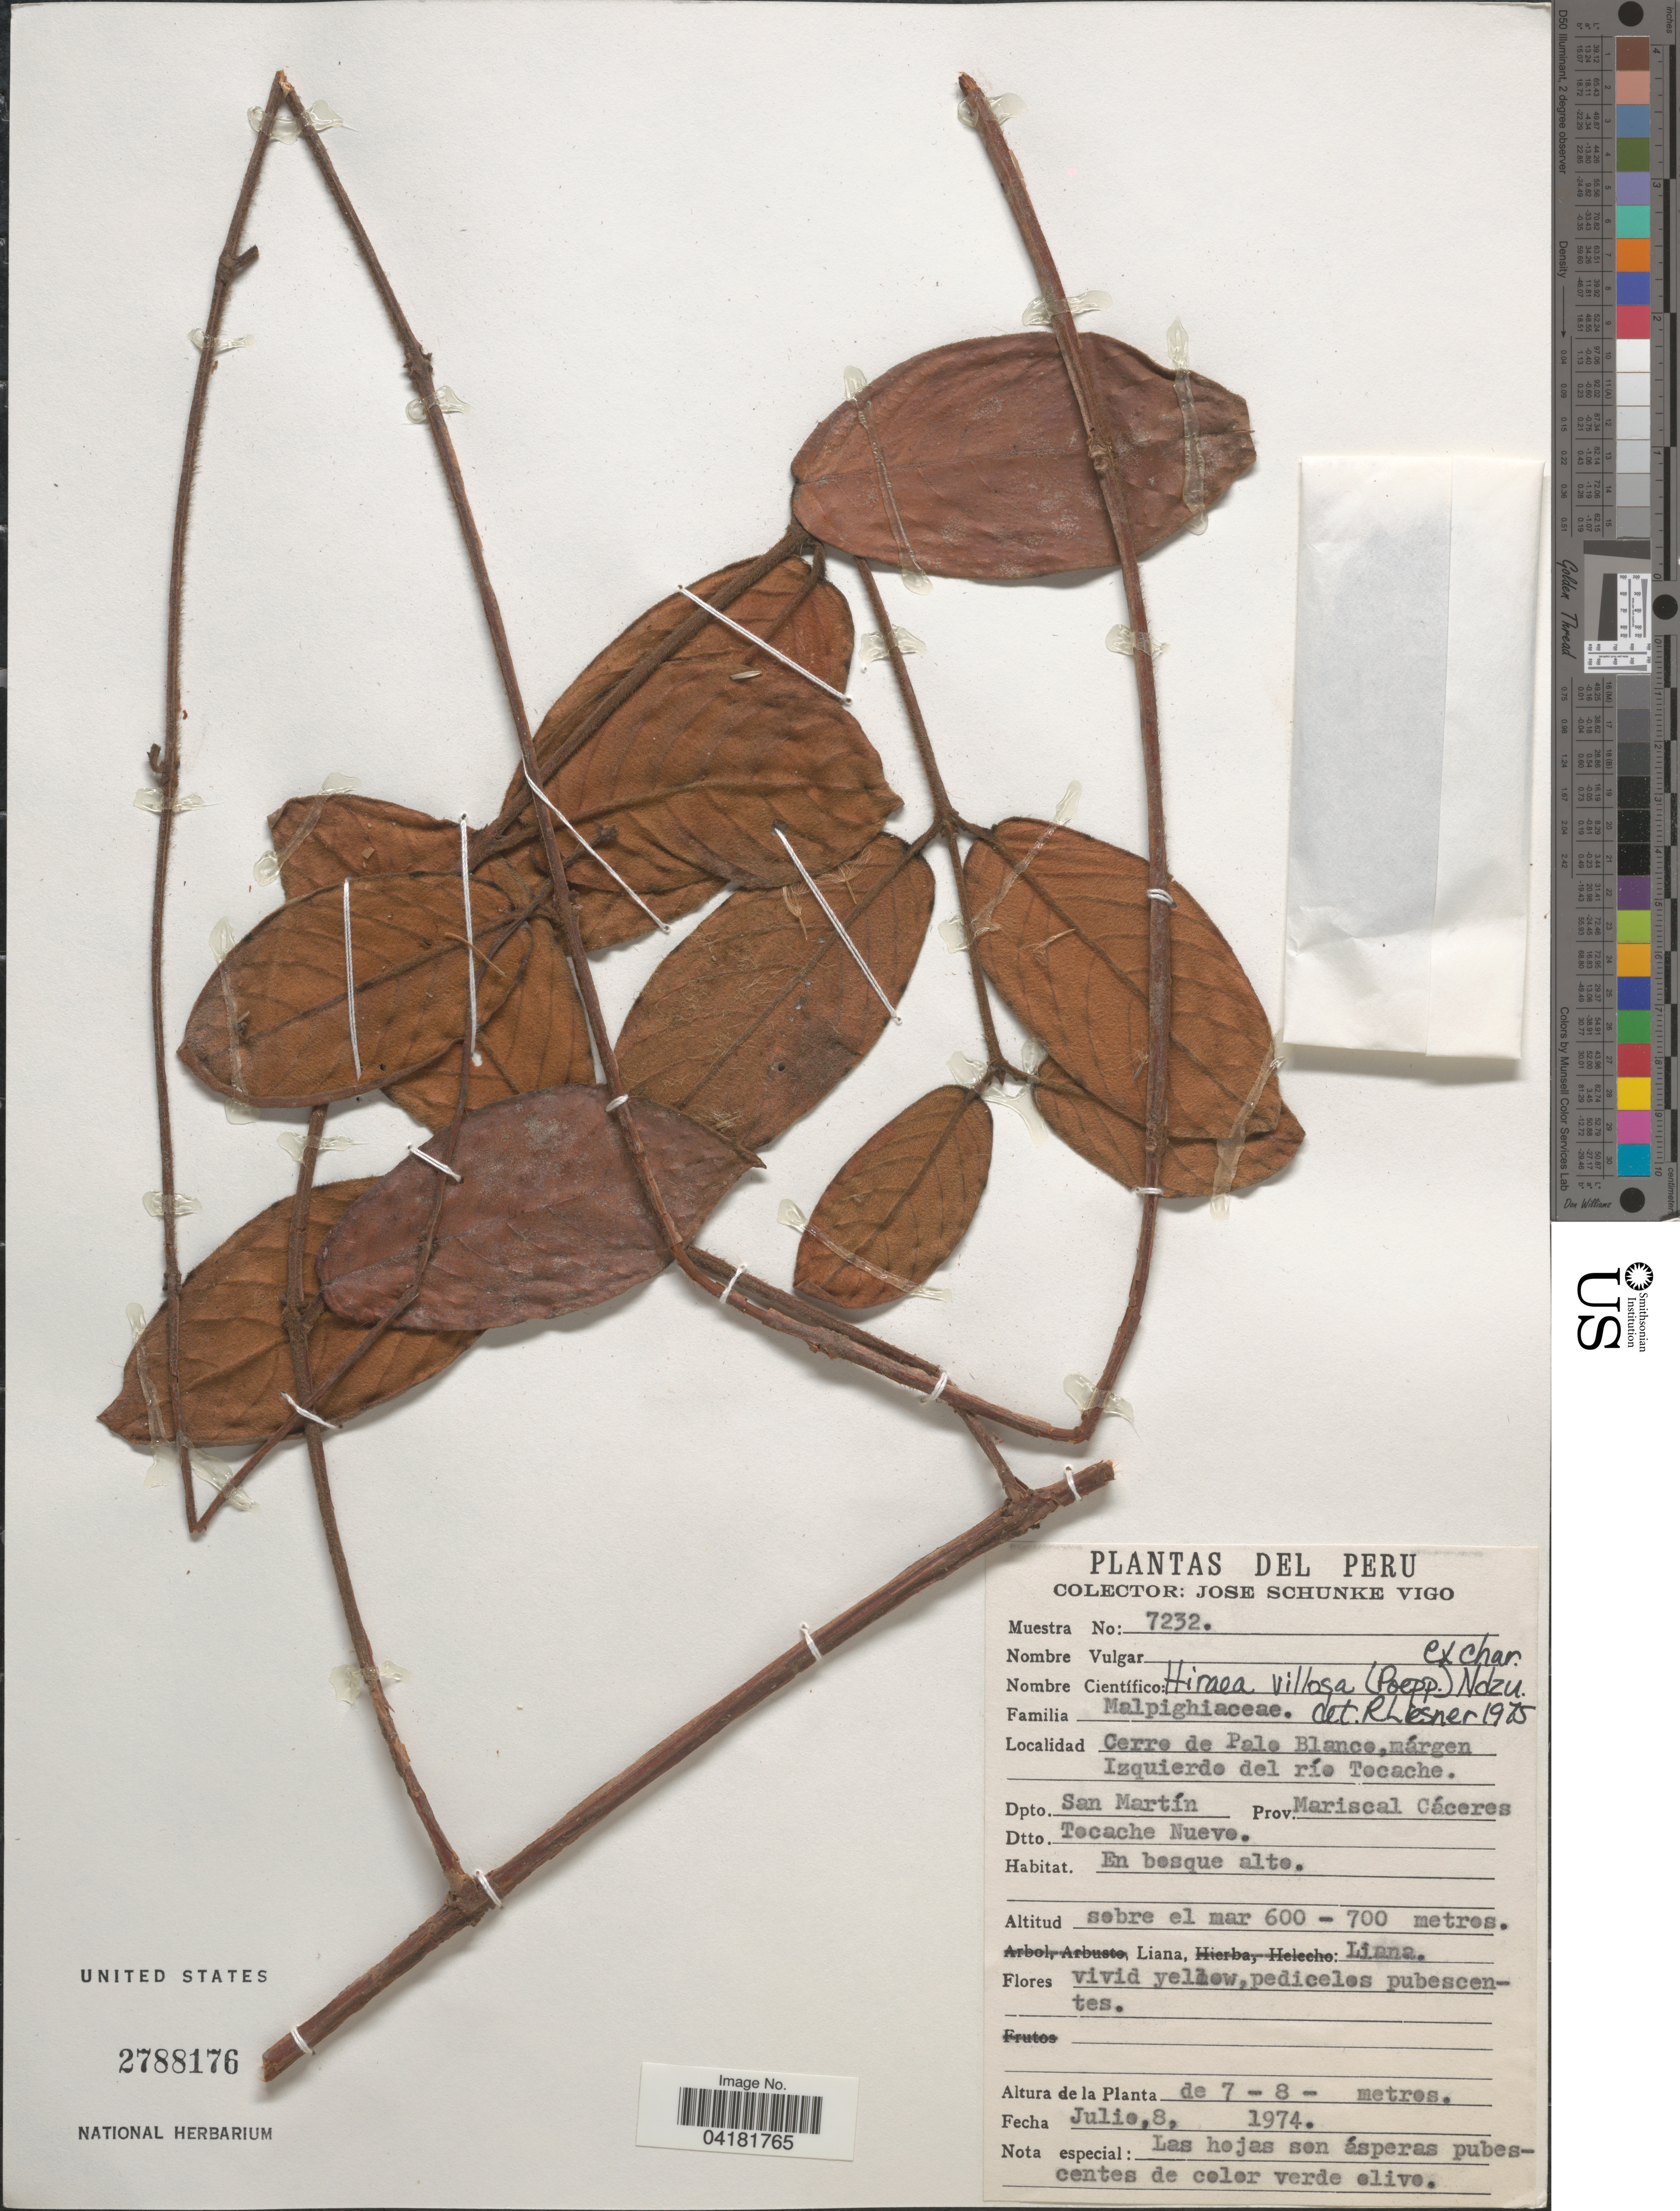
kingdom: Plantae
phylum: Tracheophyta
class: Magnoliopsida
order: Malpighiales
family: Malpighiaceae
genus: Hiraea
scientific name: Hiraea villosa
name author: Poepp. ex Nied.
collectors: J. Schunke Vigo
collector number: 7232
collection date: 1974-07-08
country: Peru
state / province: San Martin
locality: Cerre de Palo Blanco, márgen Izquierdo del río Tocache. Dpto. San Martín. Prov. Mariscal Cáceres. Dtto. Tocache Nuevo.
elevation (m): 600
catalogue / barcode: US 2788176